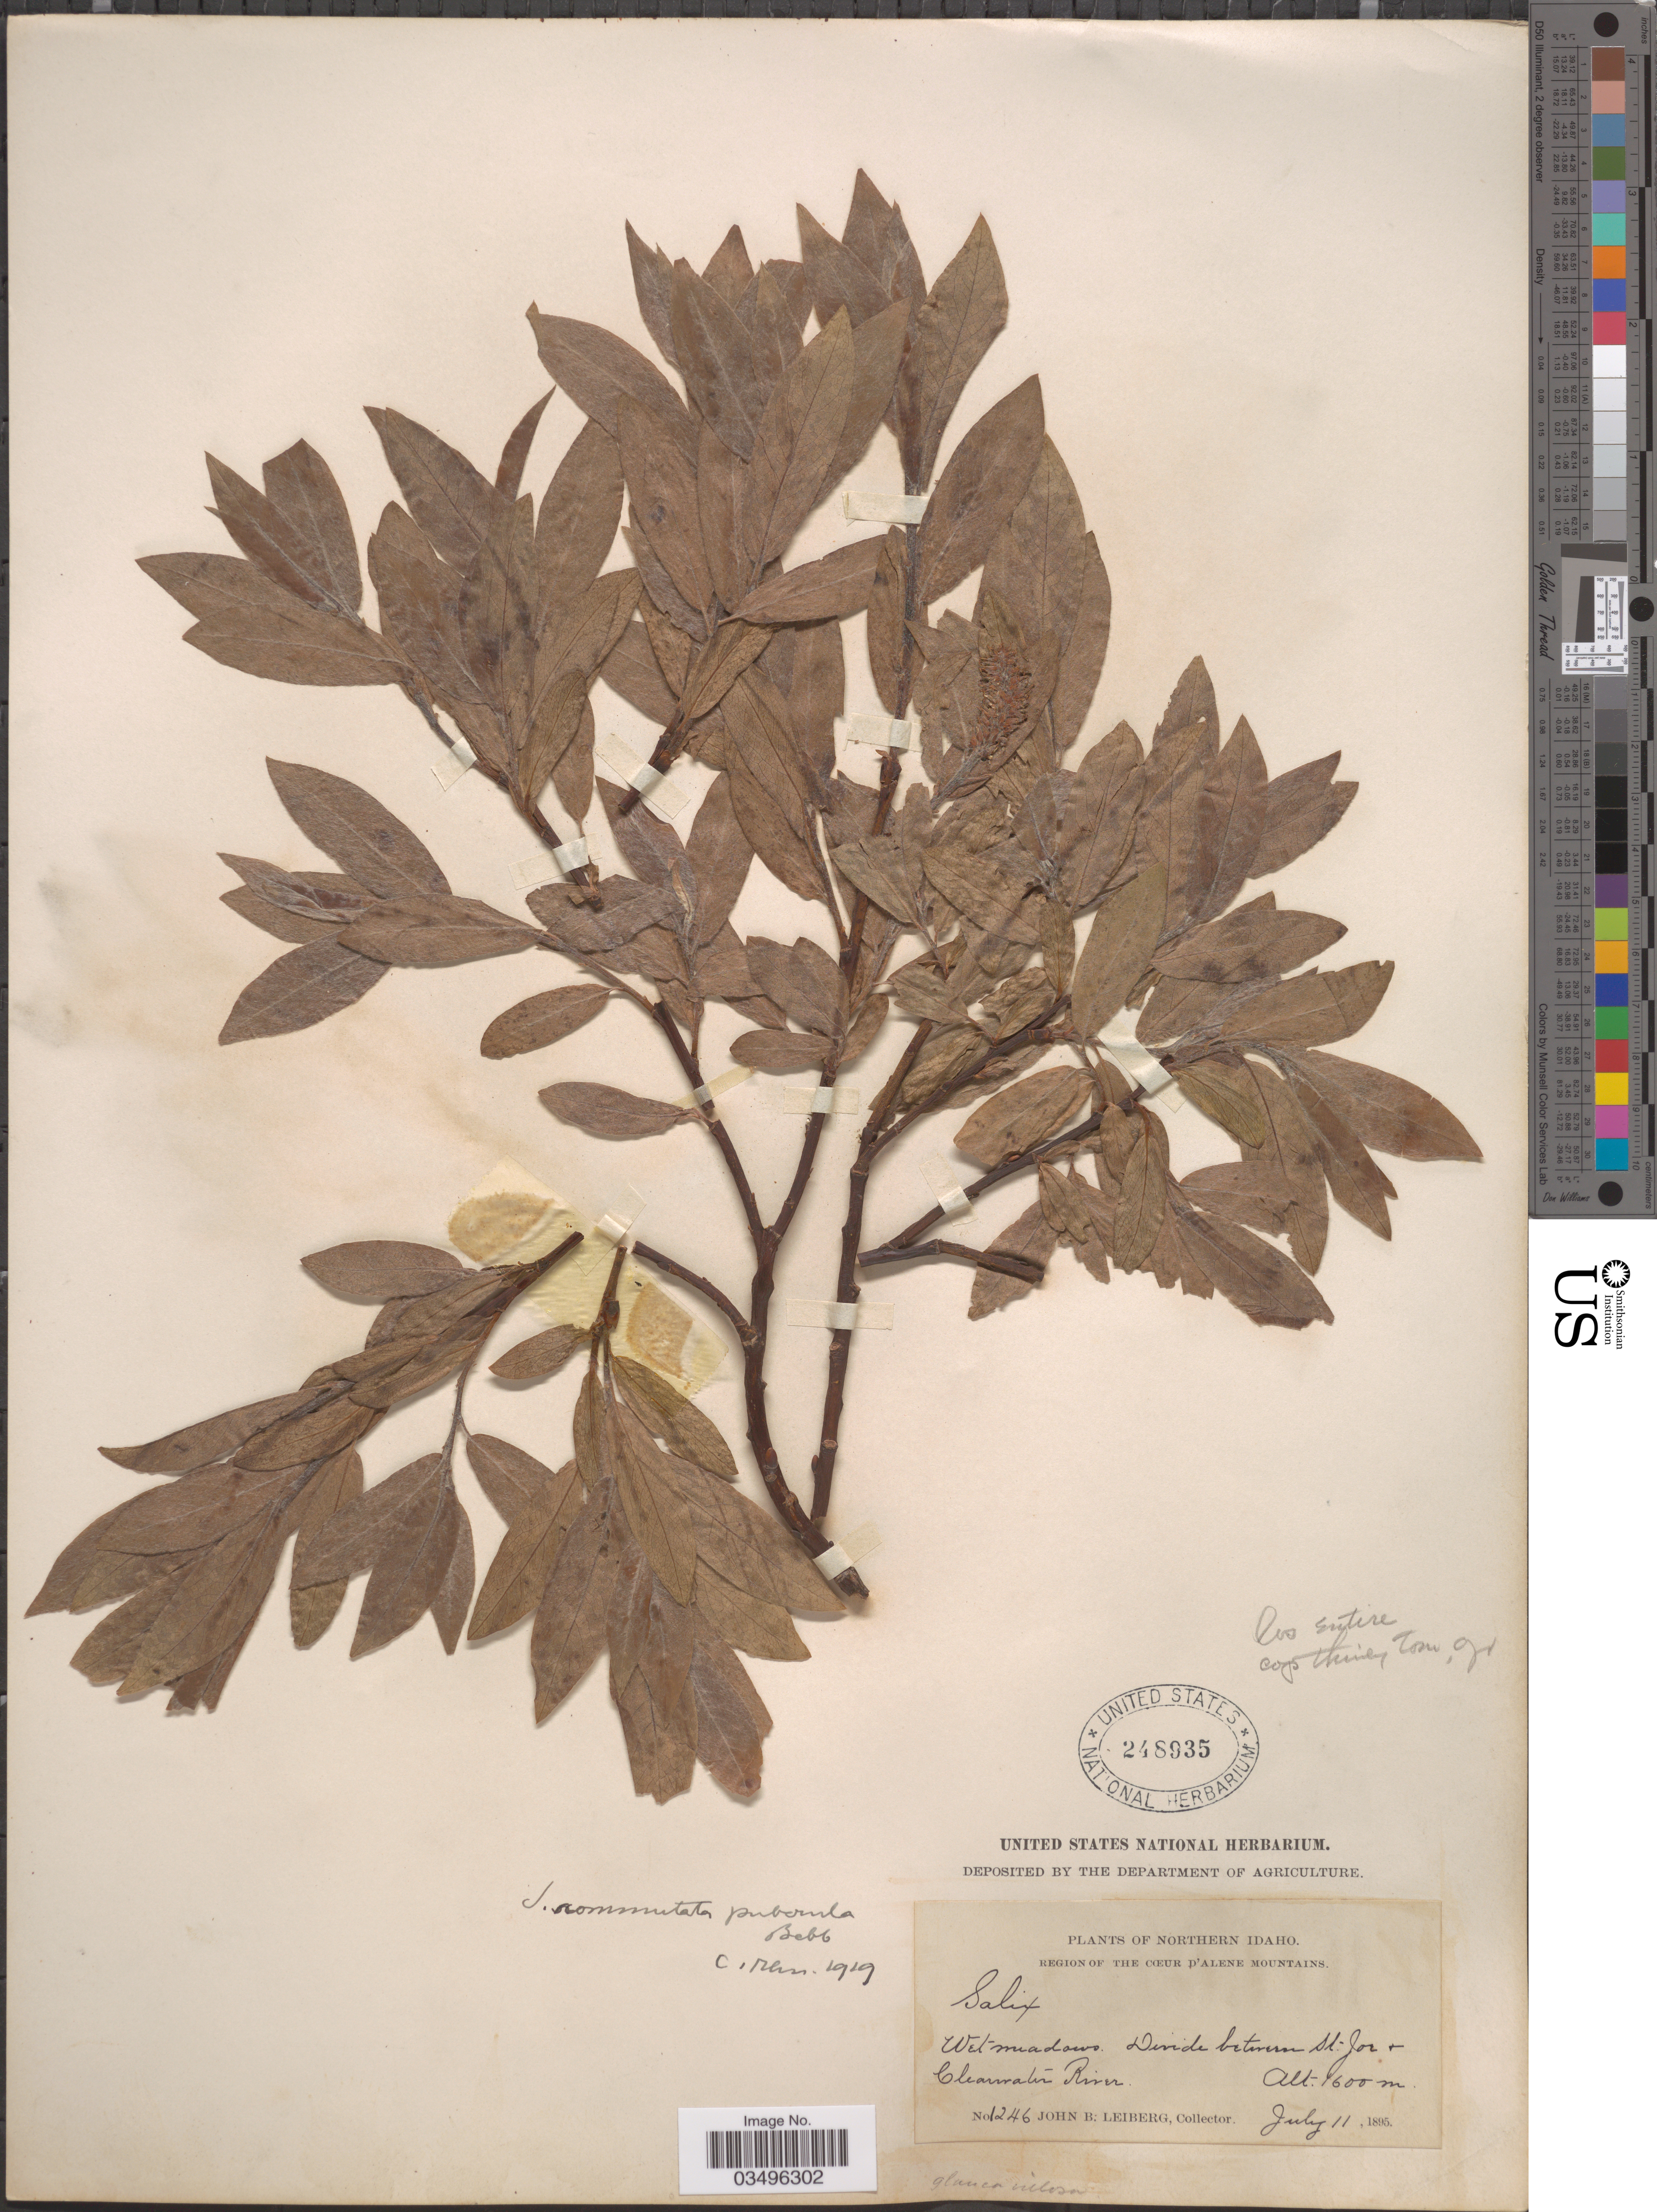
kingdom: Plantae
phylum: Tracheophyta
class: Magnoliopsida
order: Malpighiales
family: Salicaceae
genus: Salix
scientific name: Salix commutata var. puberula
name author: Bebb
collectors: J. B. Leiberg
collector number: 1246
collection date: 1895-07-11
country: United States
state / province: Idaho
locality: Northern Idaho, Region of the Coeur d'Alene Mountains. Divide between St. Joe + Clearwater River.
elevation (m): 1600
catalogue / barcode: US 248935